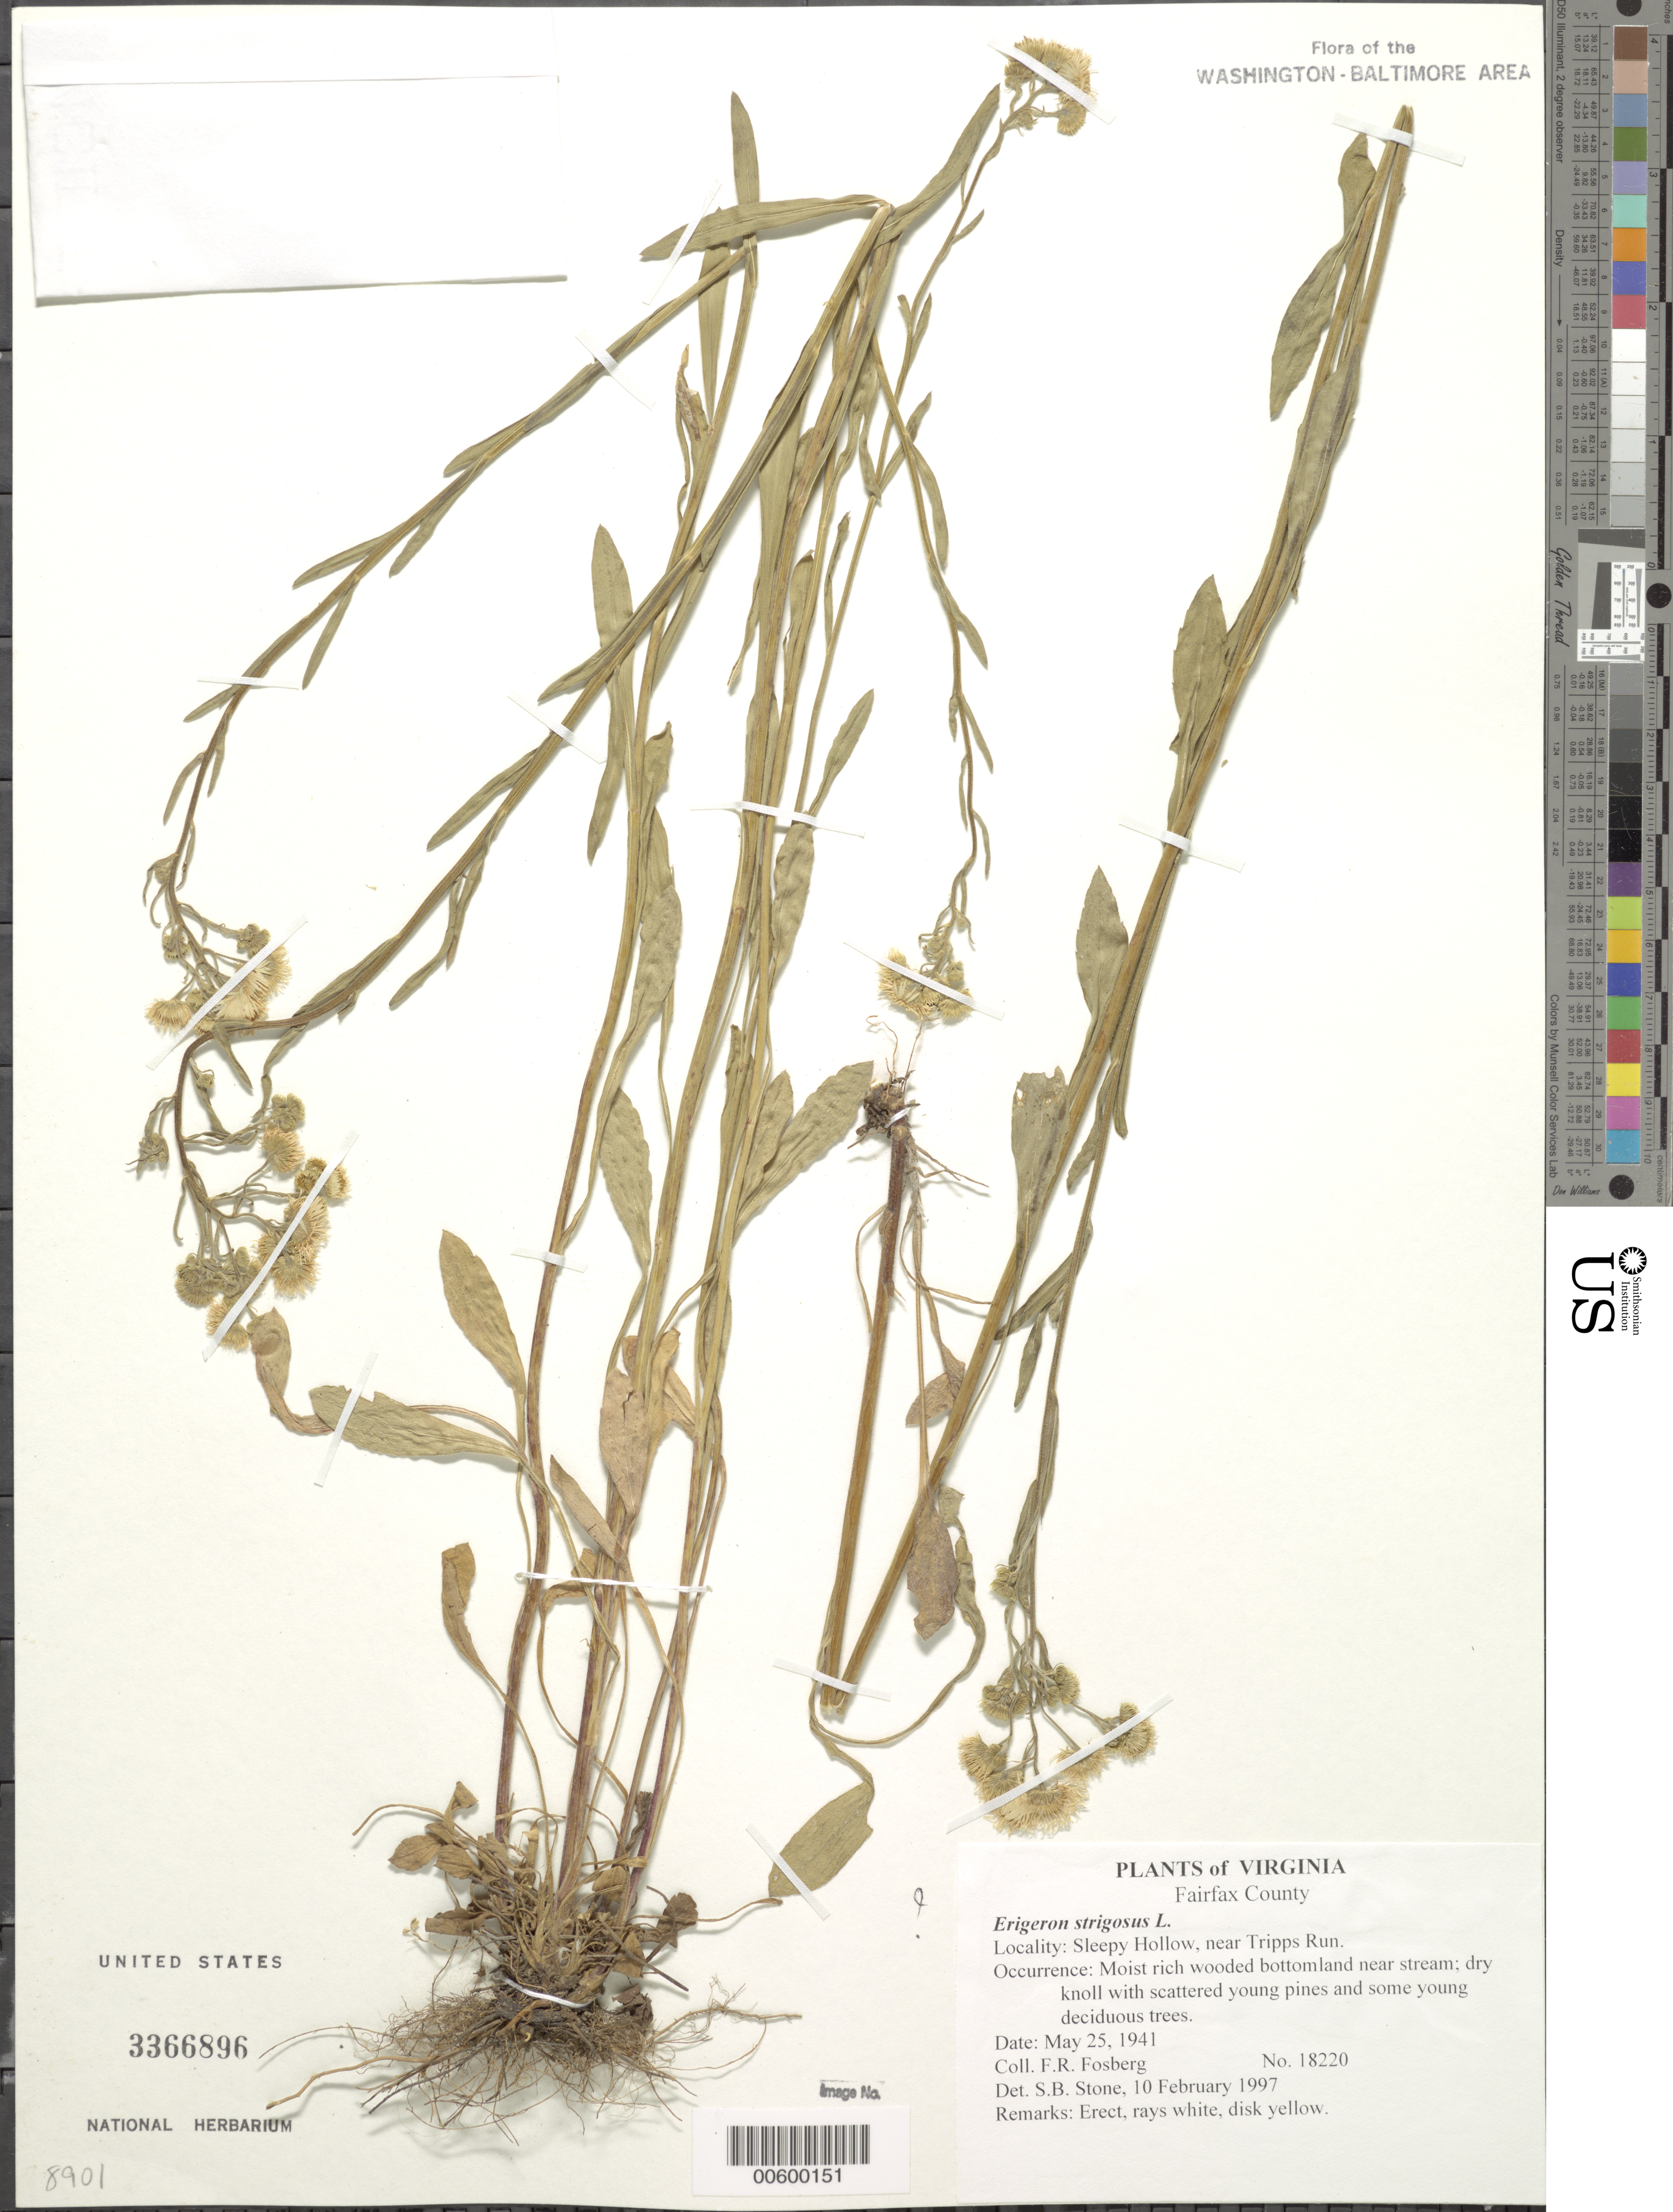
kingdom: Plantae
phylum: Tracheophyta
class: Magnoliopsida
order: Asterales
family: Asteraceae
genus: Erigeron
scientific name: Erigeron strigosus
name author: Muhl. ex Willd.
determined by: Stone, S. B.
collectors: F. R. Fosberg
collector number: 18220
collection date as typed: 25 May 1941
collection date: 1941-05-25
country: United States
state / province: Virginia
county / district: Fairfax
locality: Sleepy Hollow, near Tripps Run.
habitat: Moist rich wooded bottomland near stream; dry knoll with scattered young pines and some young deciduous trees.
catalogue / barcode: US 3366896